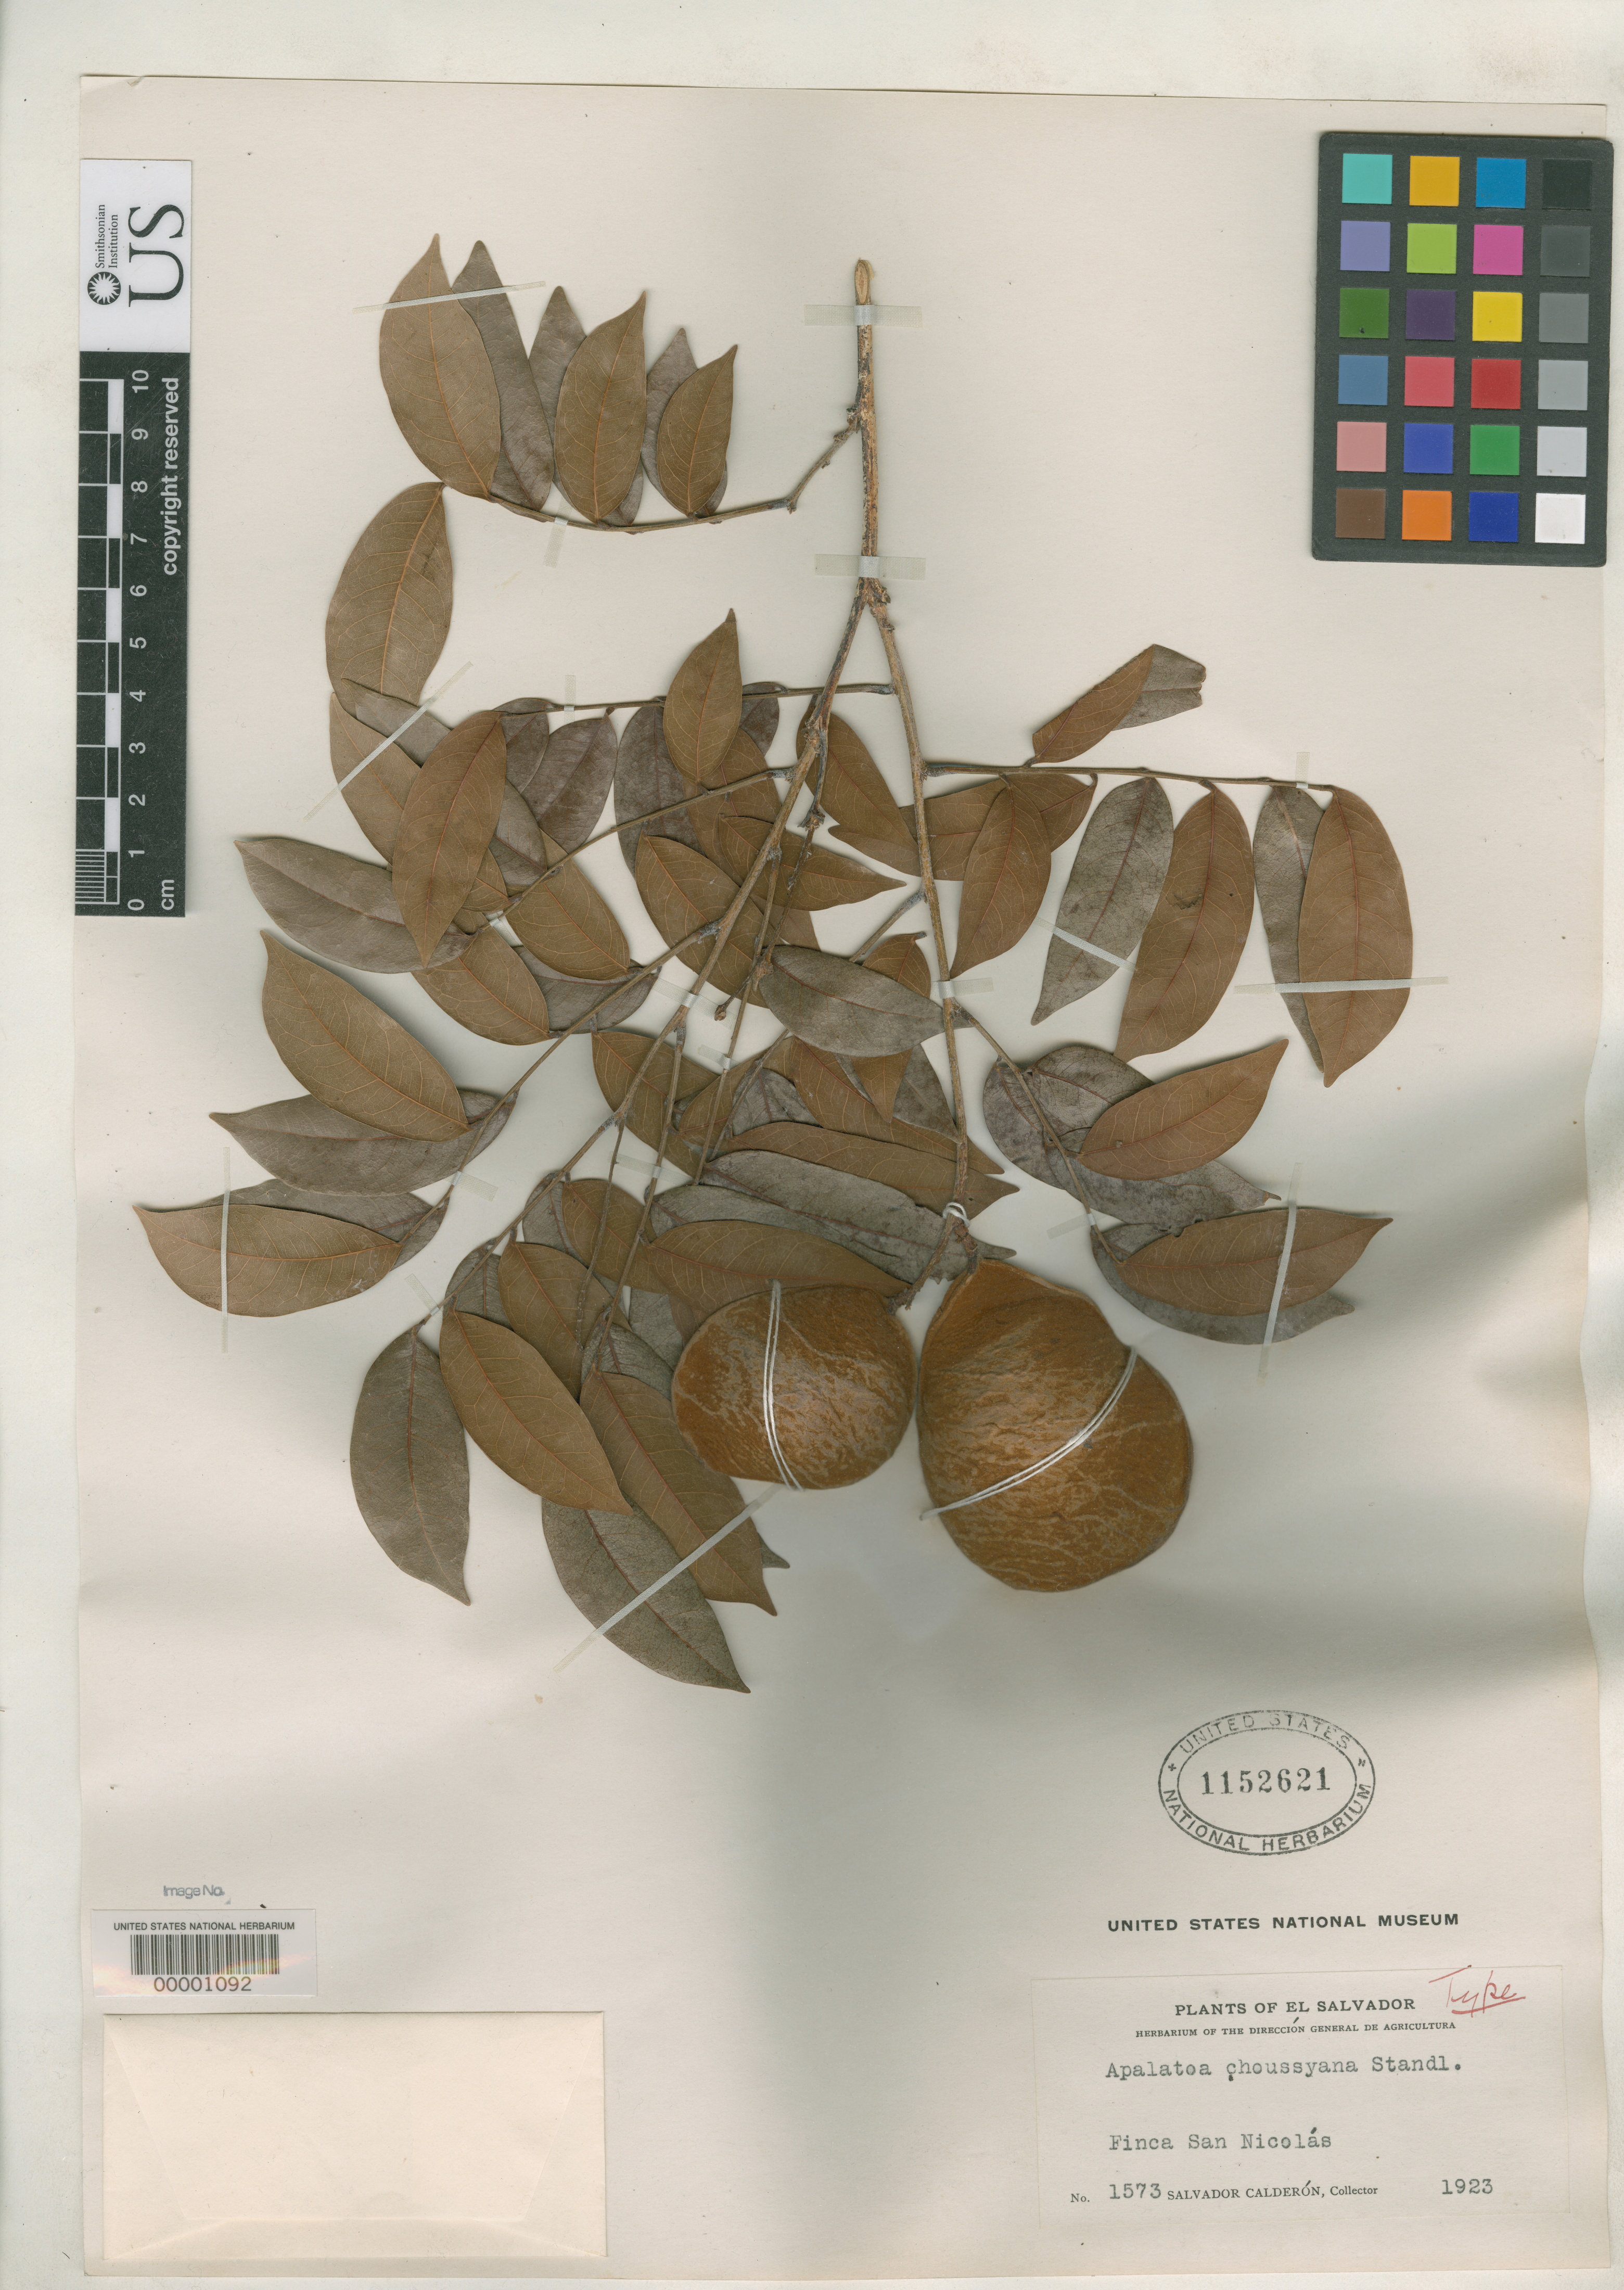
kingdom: Plantae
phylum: Tracheophyta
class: Magnoliopsida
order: Fabales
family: Fabaceae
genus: Apalatoa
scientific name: Apalatoa choussyana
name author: Standl.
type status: Holotype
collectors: S. Calderón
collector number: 1573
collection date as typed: May 1923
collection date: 1923-05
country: El Salvador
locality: Finca San Nicolas.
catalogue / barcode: US 1152621